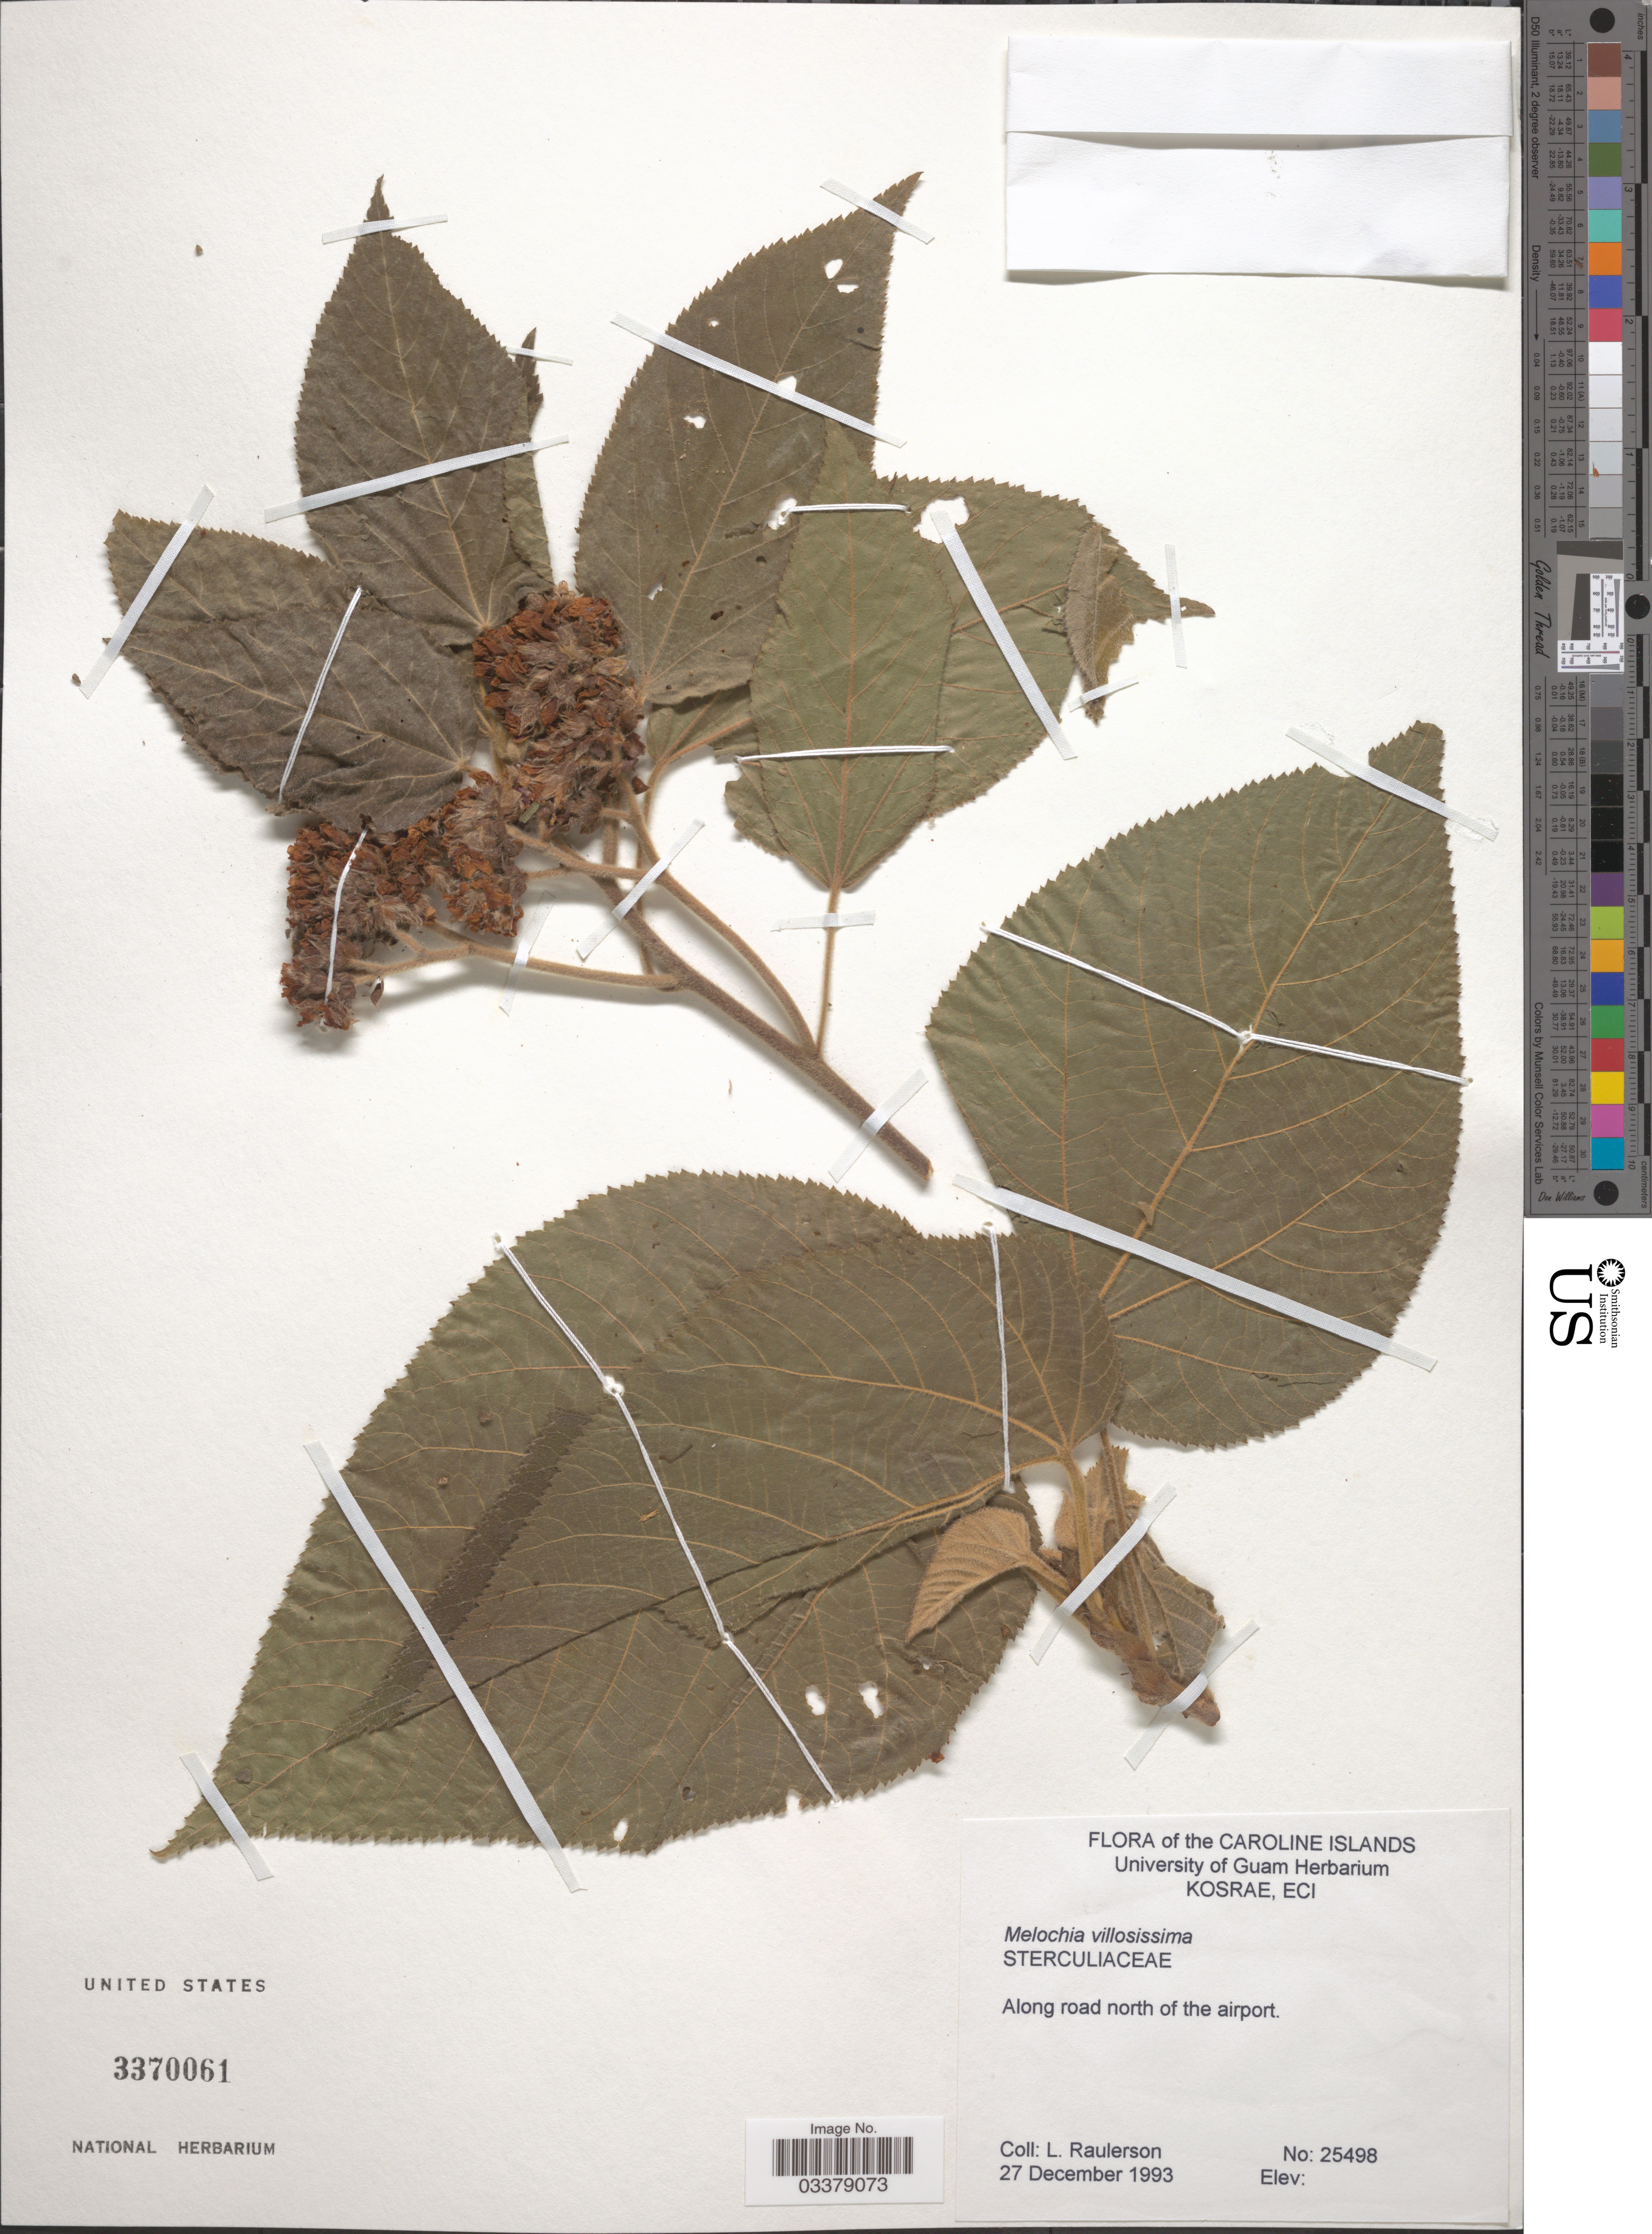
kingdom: Plantae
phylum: Tracheophyta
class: Magnoliopsida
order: Malvales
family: Malvaceae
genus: Melochia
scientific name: Melochia villosissima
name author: (C. Presl) Merr.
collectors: L. Raulerson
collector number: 25498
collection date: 1993-12-27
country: Micronesia, Federated States of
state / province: Kosrae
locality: Caroline Islands. Along road north of the airport.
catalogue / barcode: US 3370061